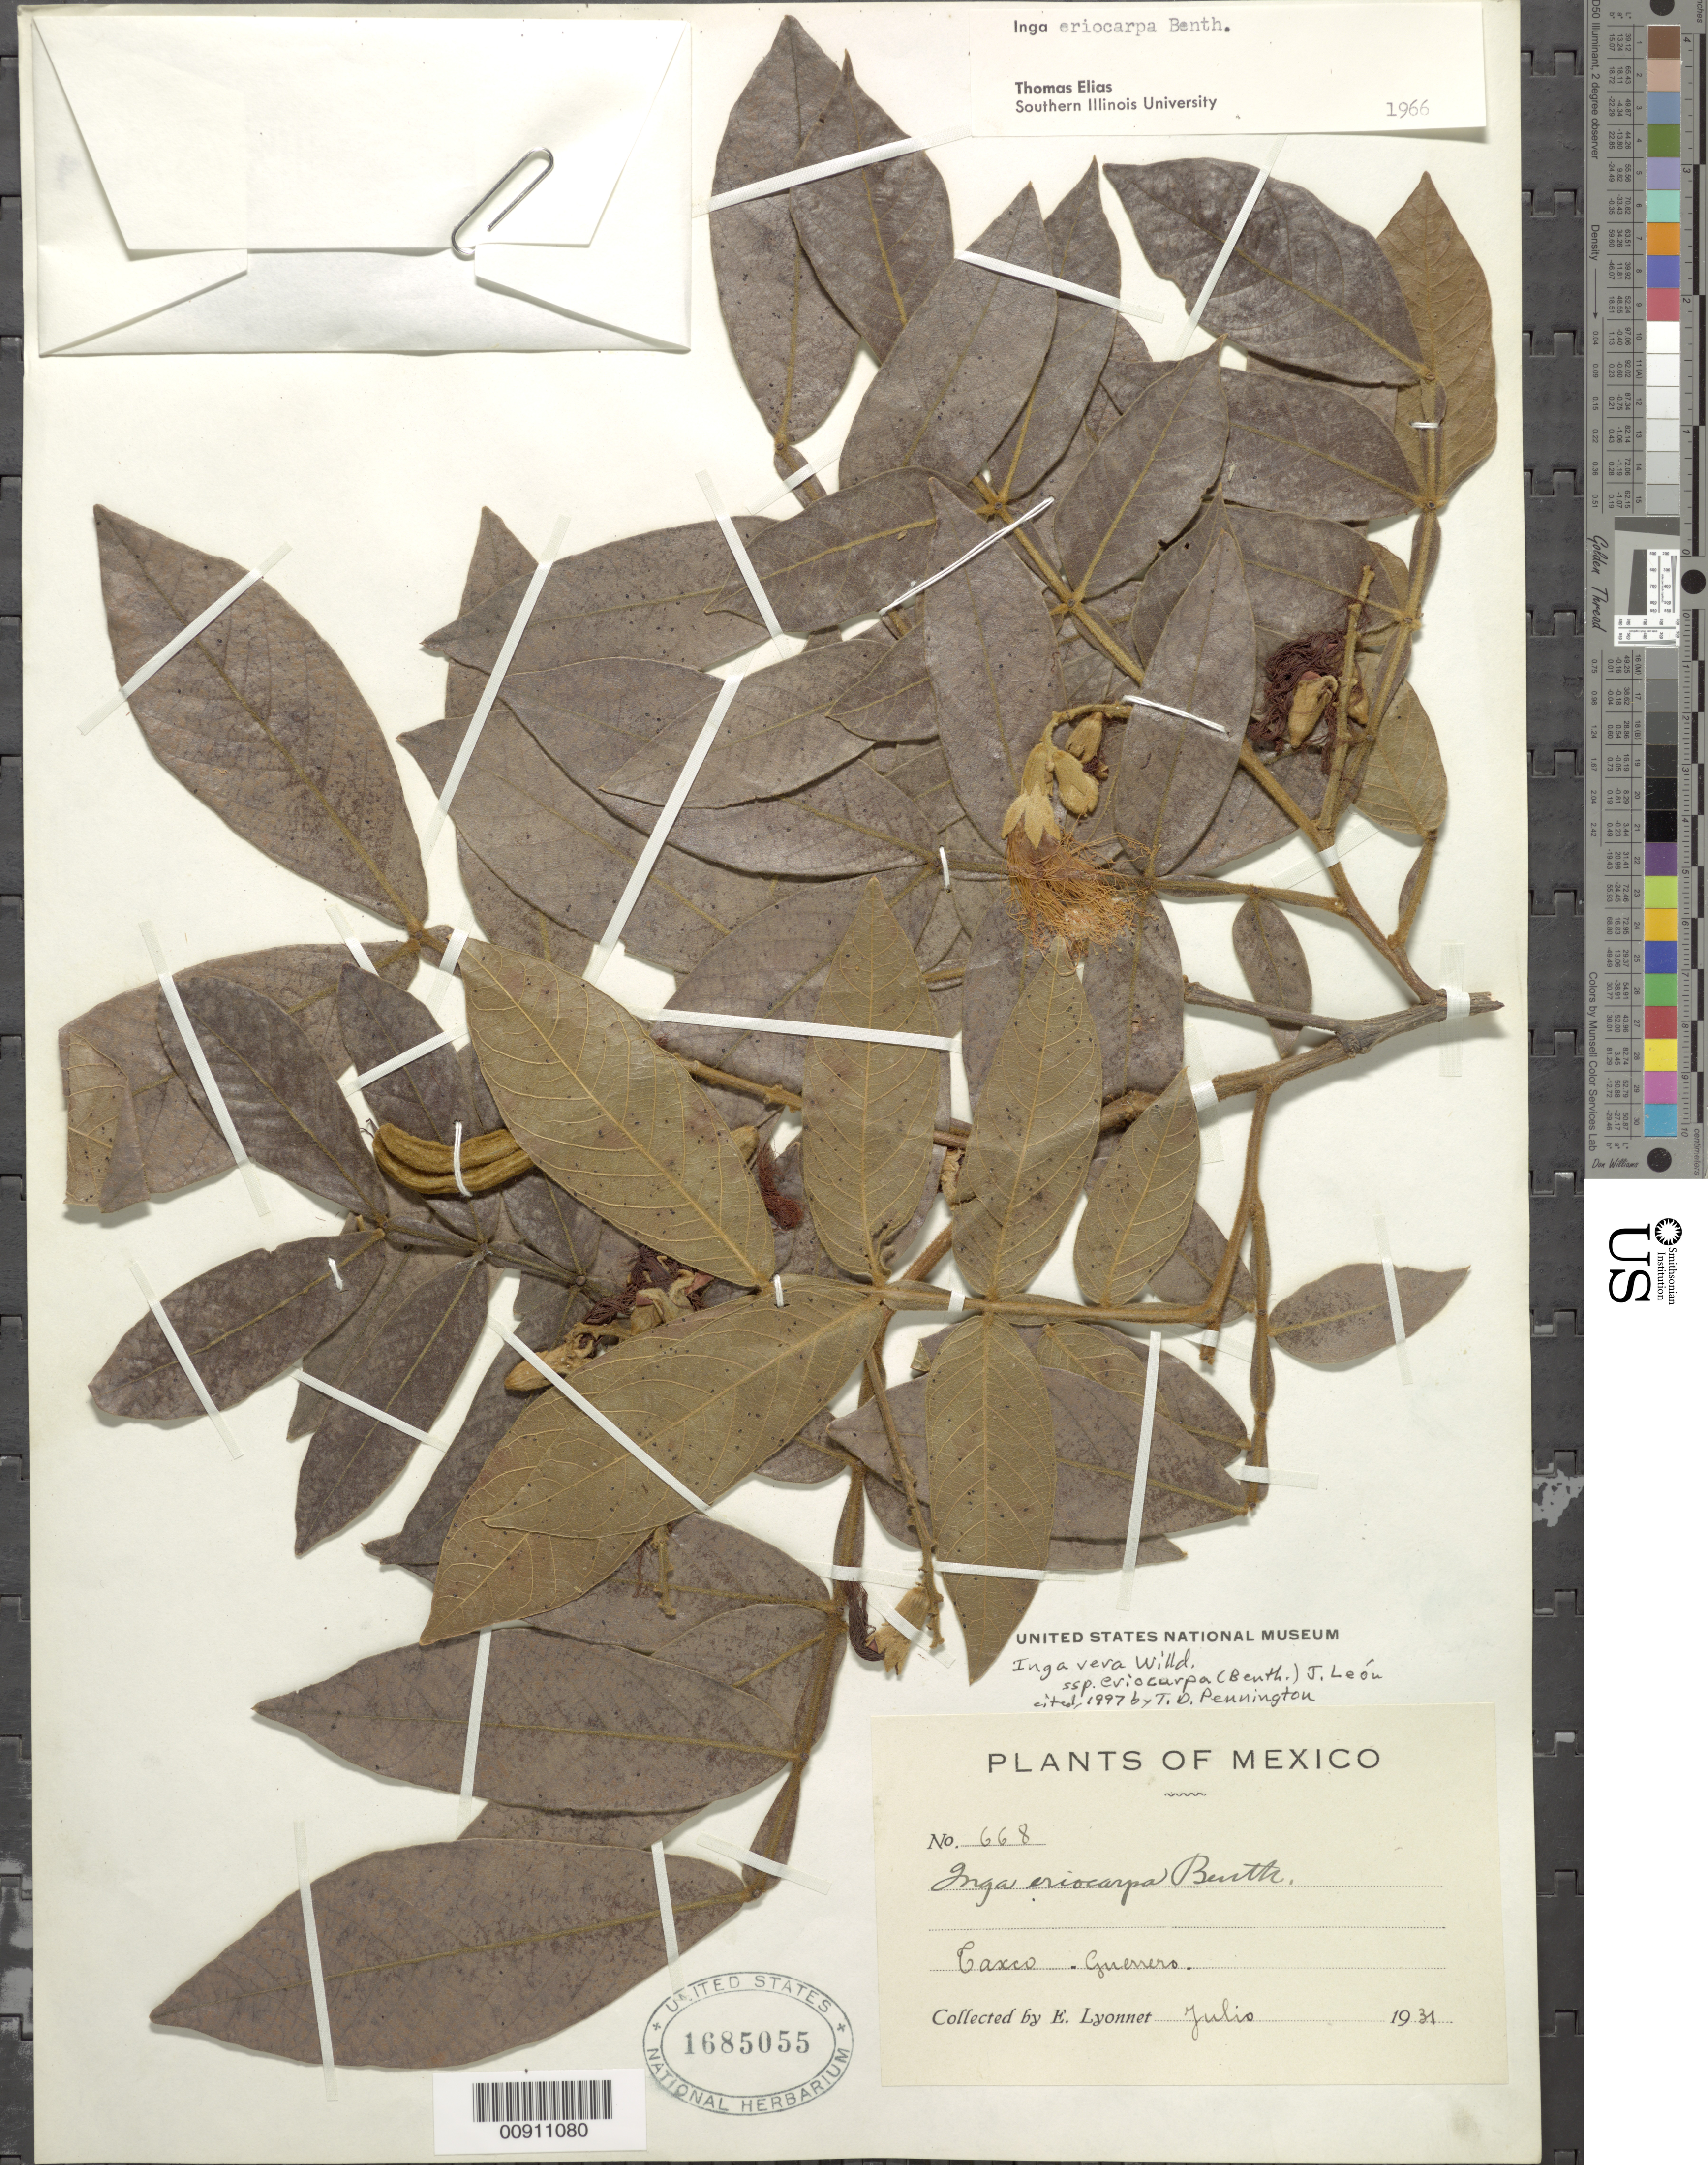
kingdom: Plantae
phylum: Tracheophyta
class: Magnoliopsida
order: Fabales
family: Fabaceae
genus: Inga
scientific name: Inga vera subsp. eriocarpa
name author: (Benth.) J. León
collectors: Bro. E. Lyonnet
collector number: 668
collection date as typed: Jul 1931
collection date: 1931-07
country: Mexico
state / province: Guerrero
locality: Taxco, Guerrero.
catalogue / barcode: US 1685055